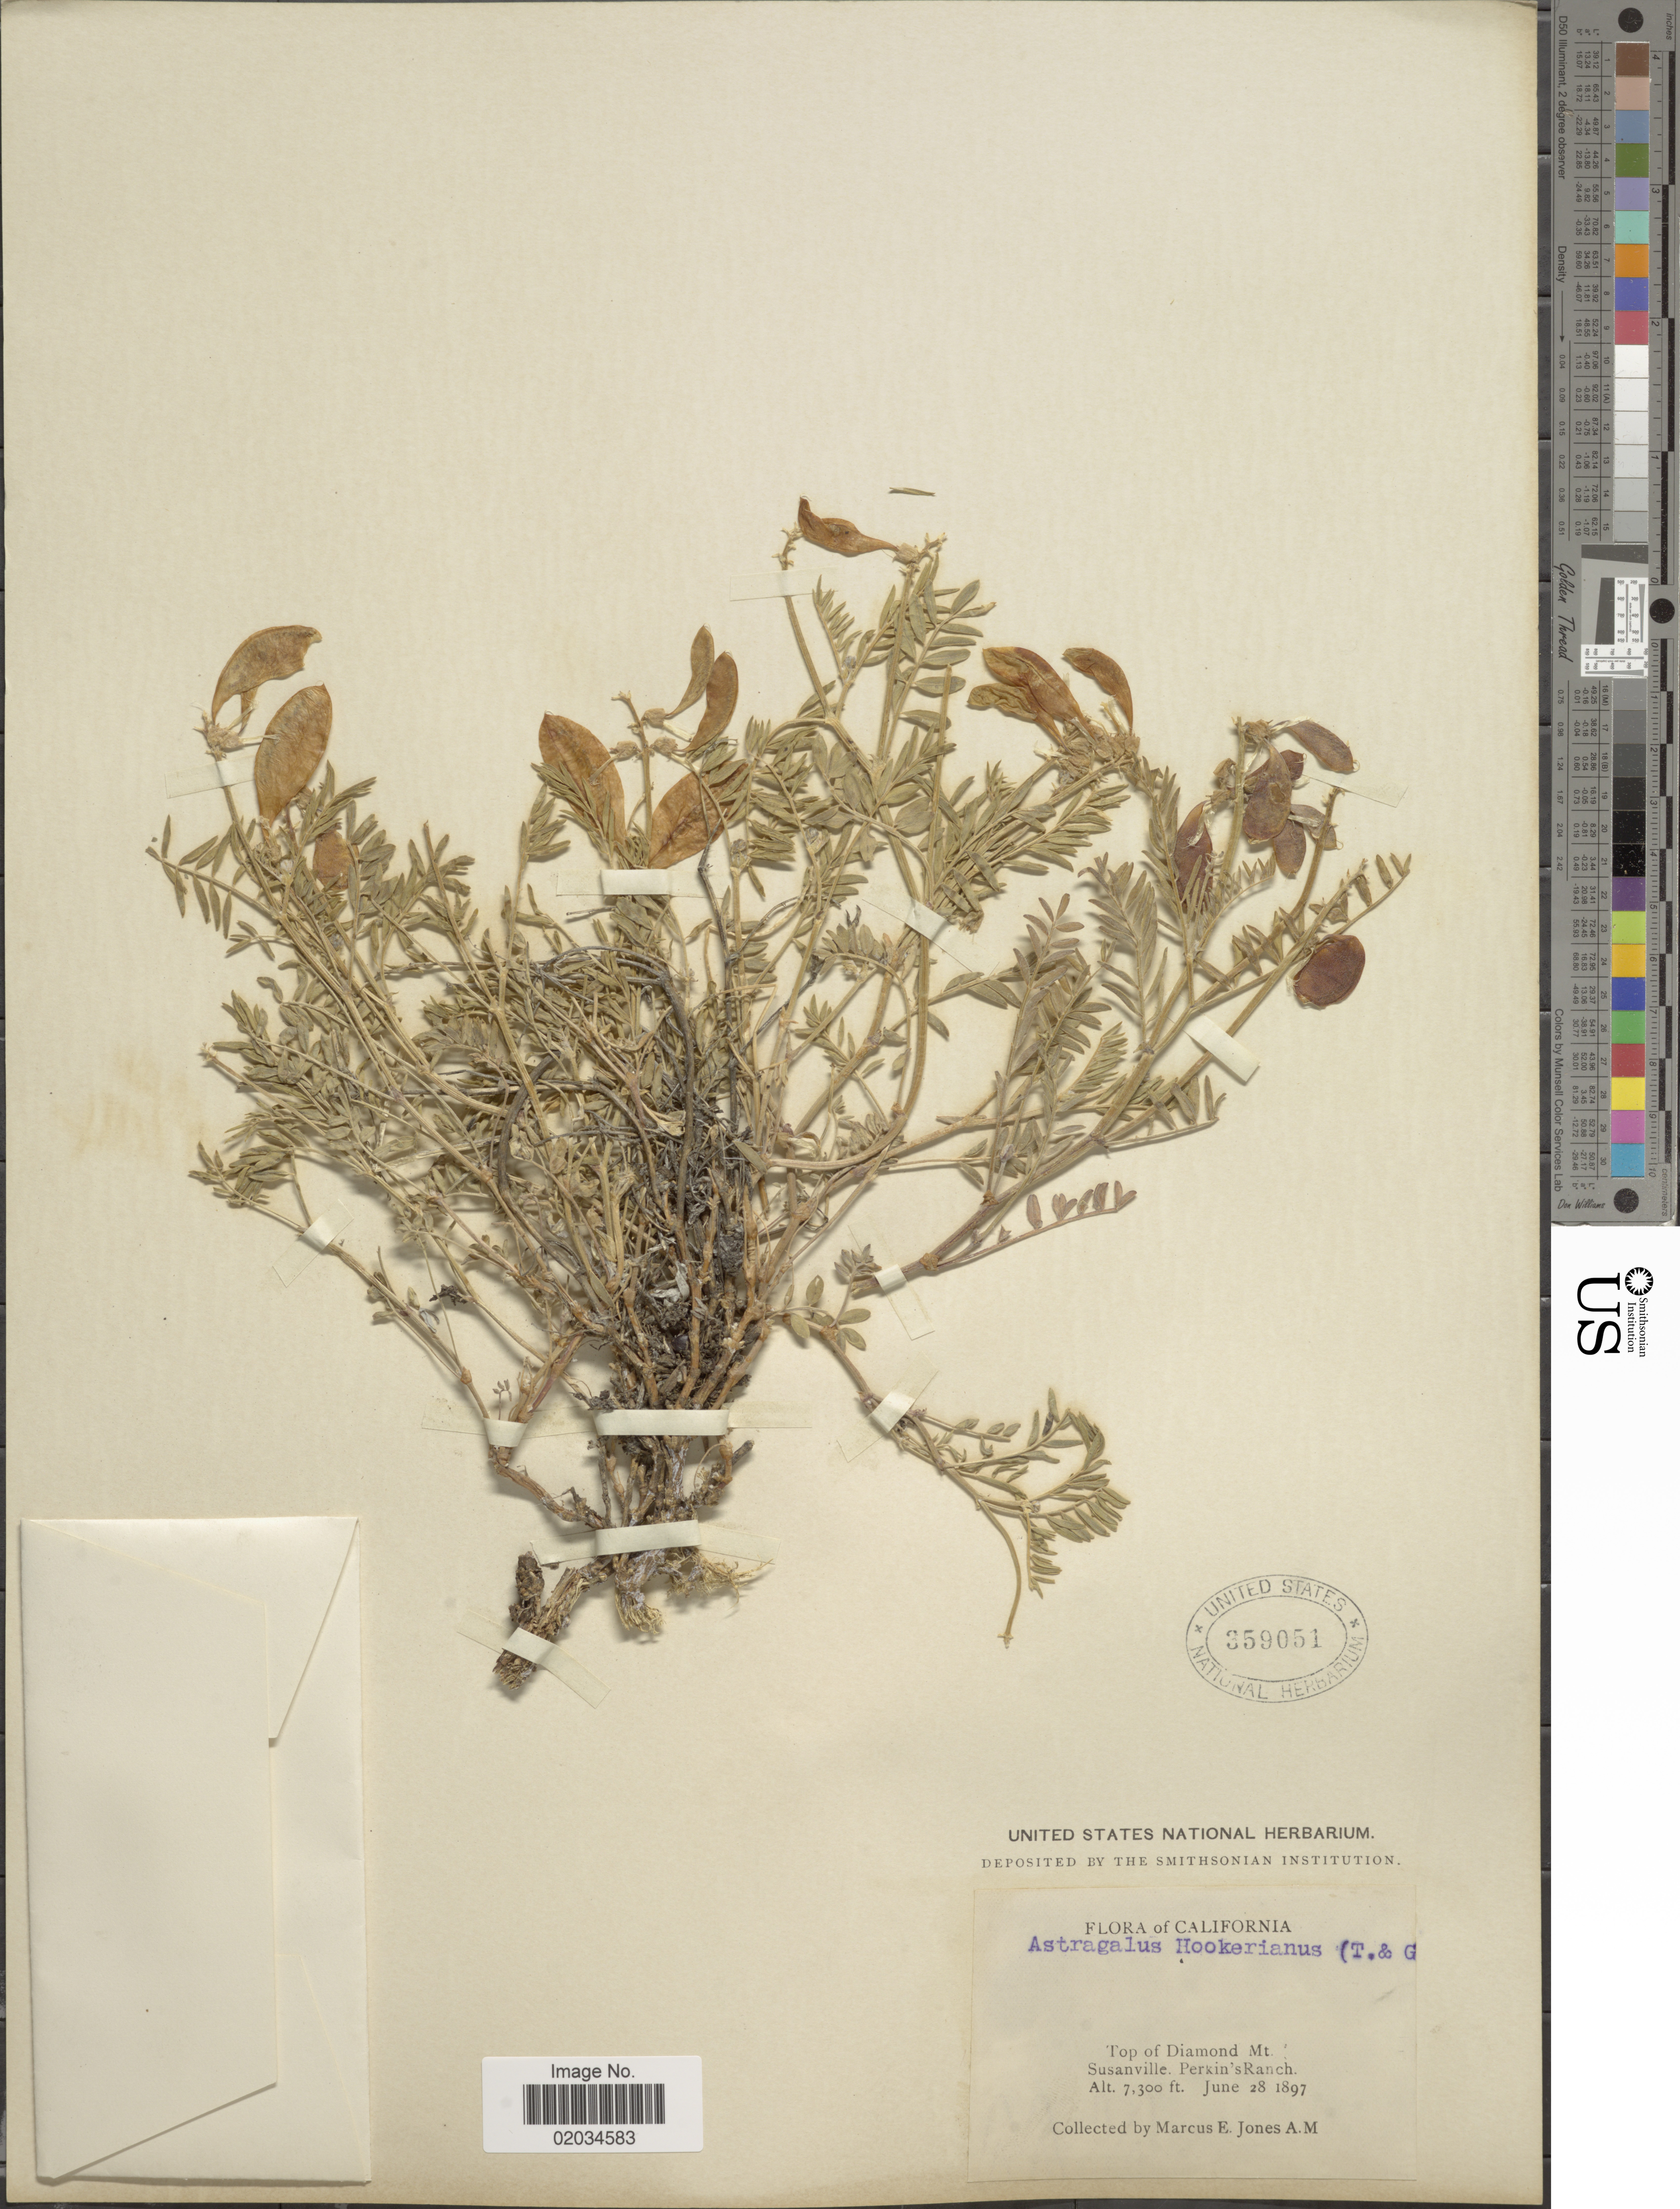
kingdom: Plantae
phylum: Tracheophyta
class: Magnoliopsida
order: Fabales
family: Fabaceae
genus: Astragalus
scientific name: Astragalus siskiyouensis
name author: (Rydb.) J.W. Thomps.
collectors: M. E. Jones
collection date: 1897-06-28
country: United States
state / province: California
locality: Top of Diamond Mt. Susanville, Perkin's Ranch.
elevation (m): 2225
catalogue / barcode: US 359051